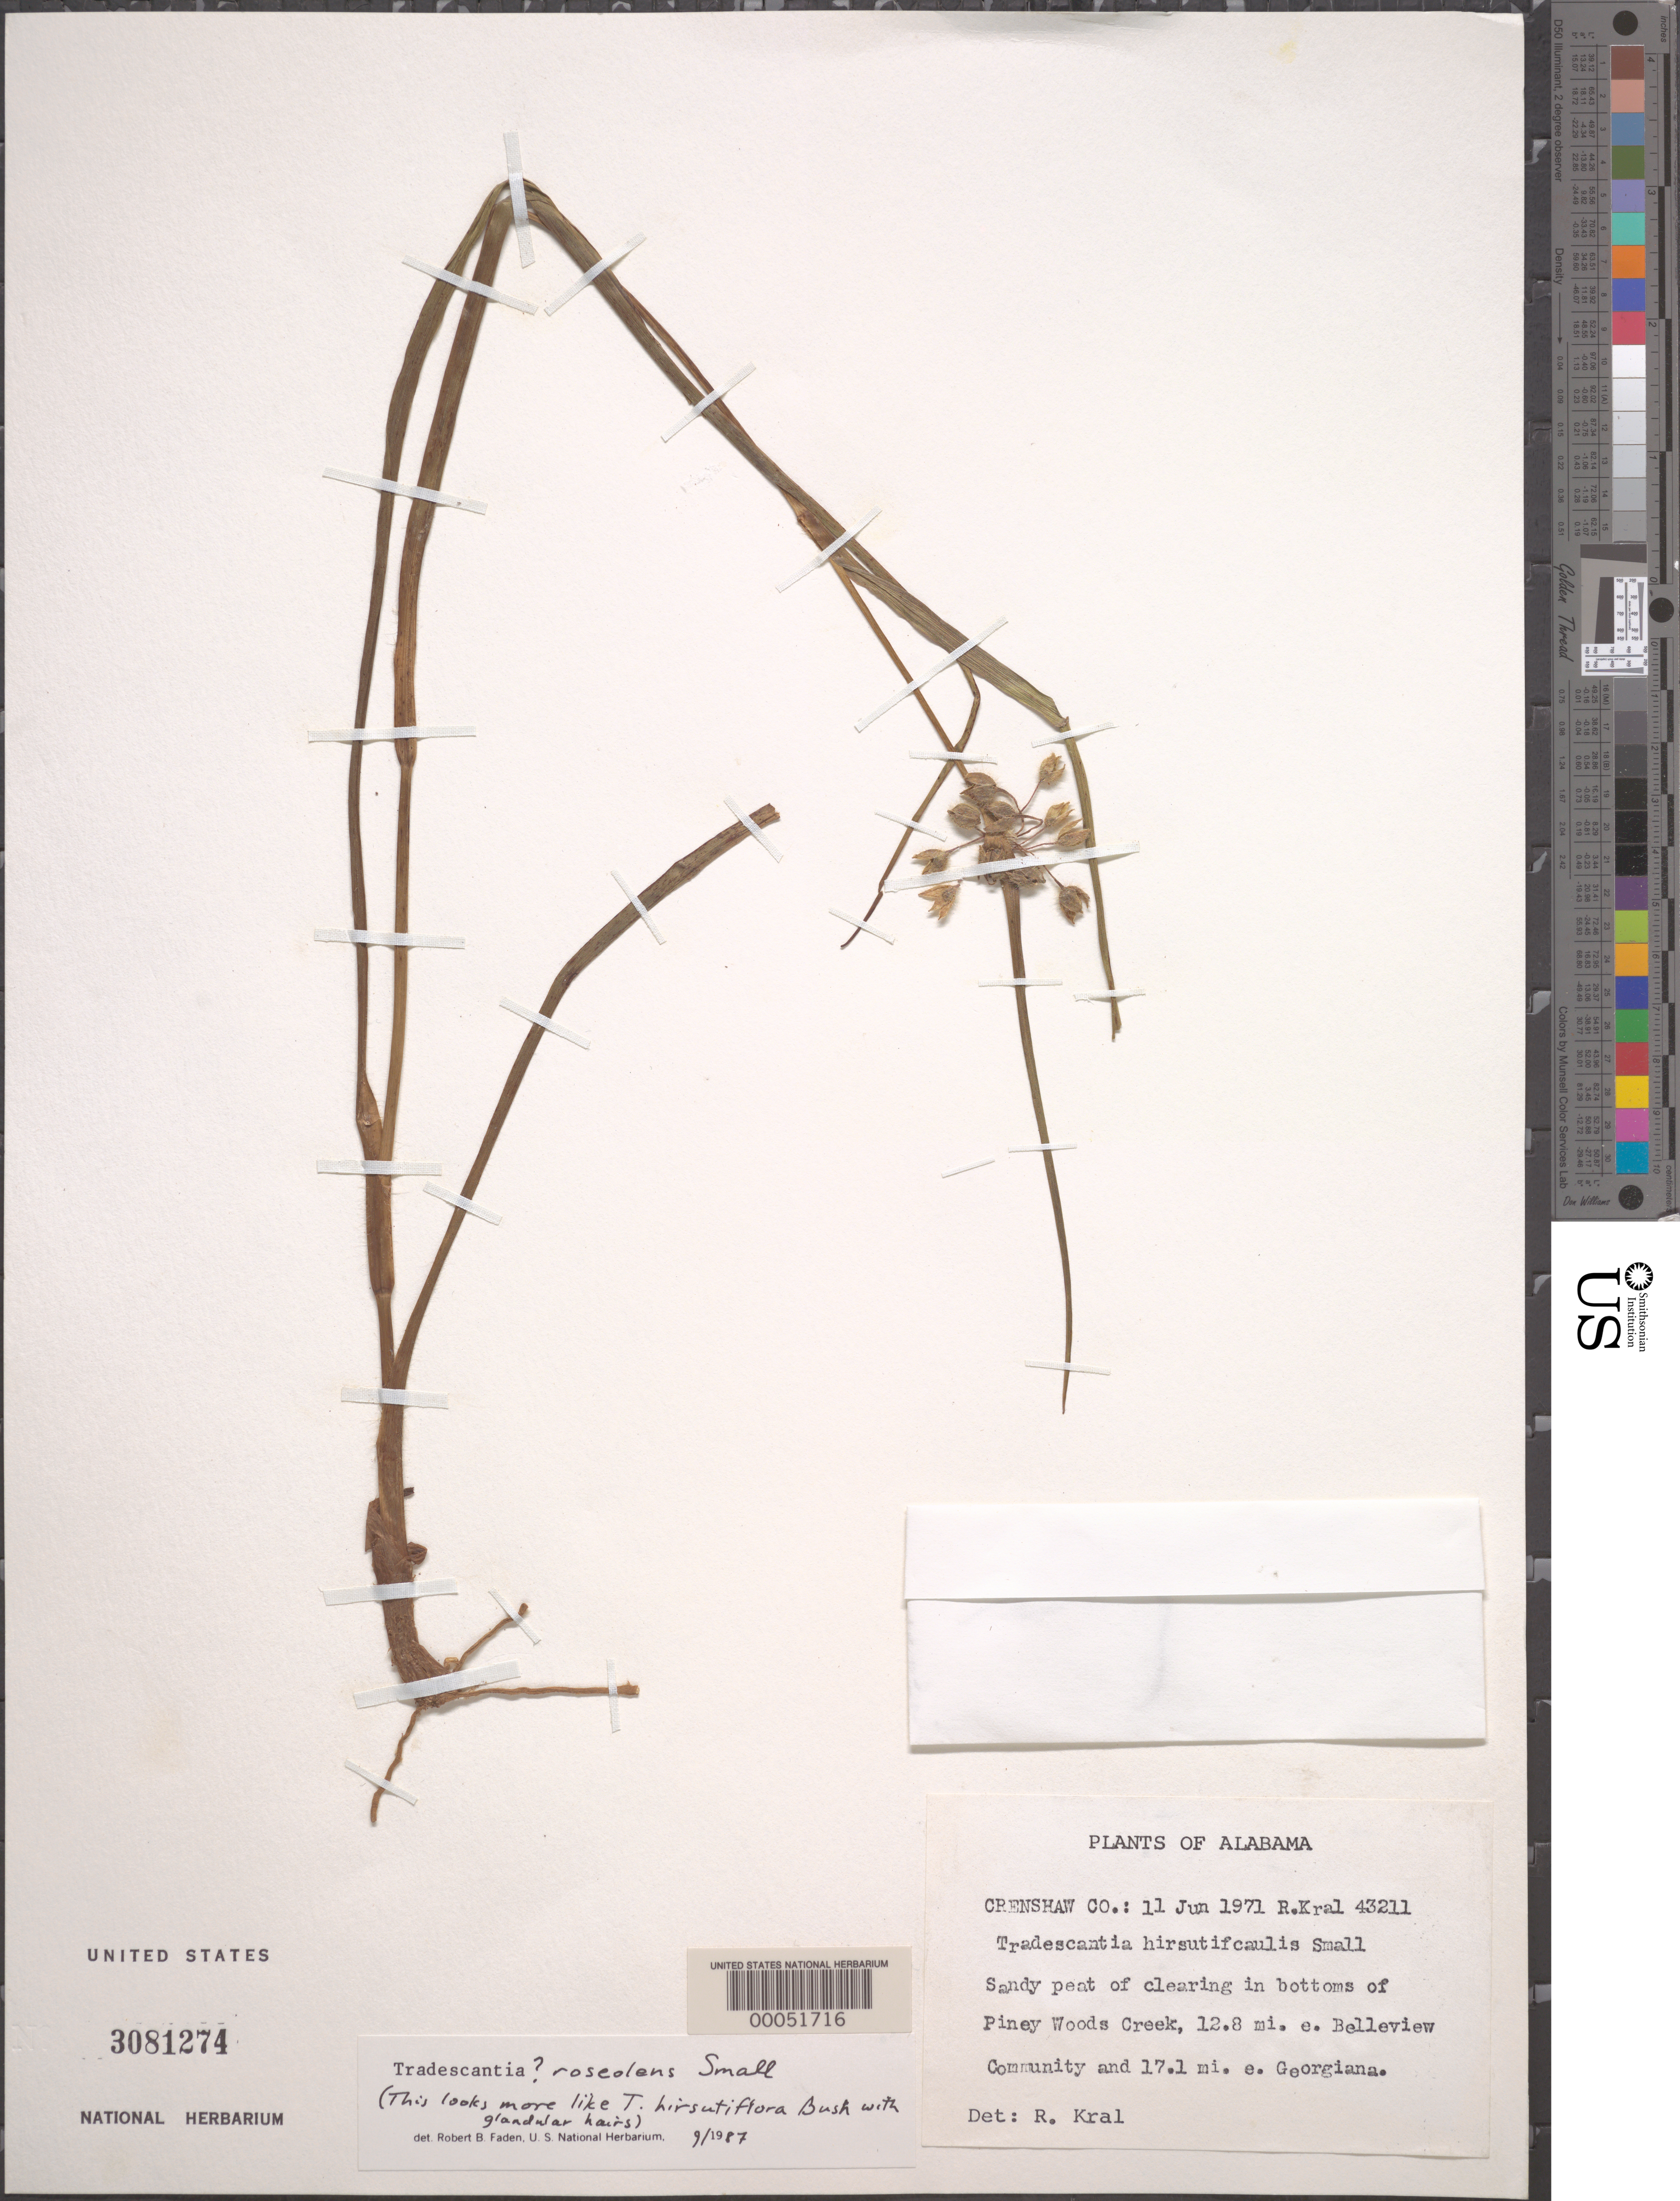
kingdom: Plantae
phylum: Tracheophyta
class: Liliopsida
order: Commelinales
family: Commelinaceae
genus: Tradescantia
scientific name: Tradescantia roseolens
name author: Small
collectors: R. Kral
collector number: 43211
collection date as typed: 11 Jun 1971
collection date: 1971-06-11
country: United States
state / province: Alabama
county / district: Crenshaw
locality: Piney woods creek, 12.8 mi. e of belleview and 17.1 mi. e of georgiana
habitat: Sandy peat of clearing in bottoms of creek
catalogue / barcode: US 3081247